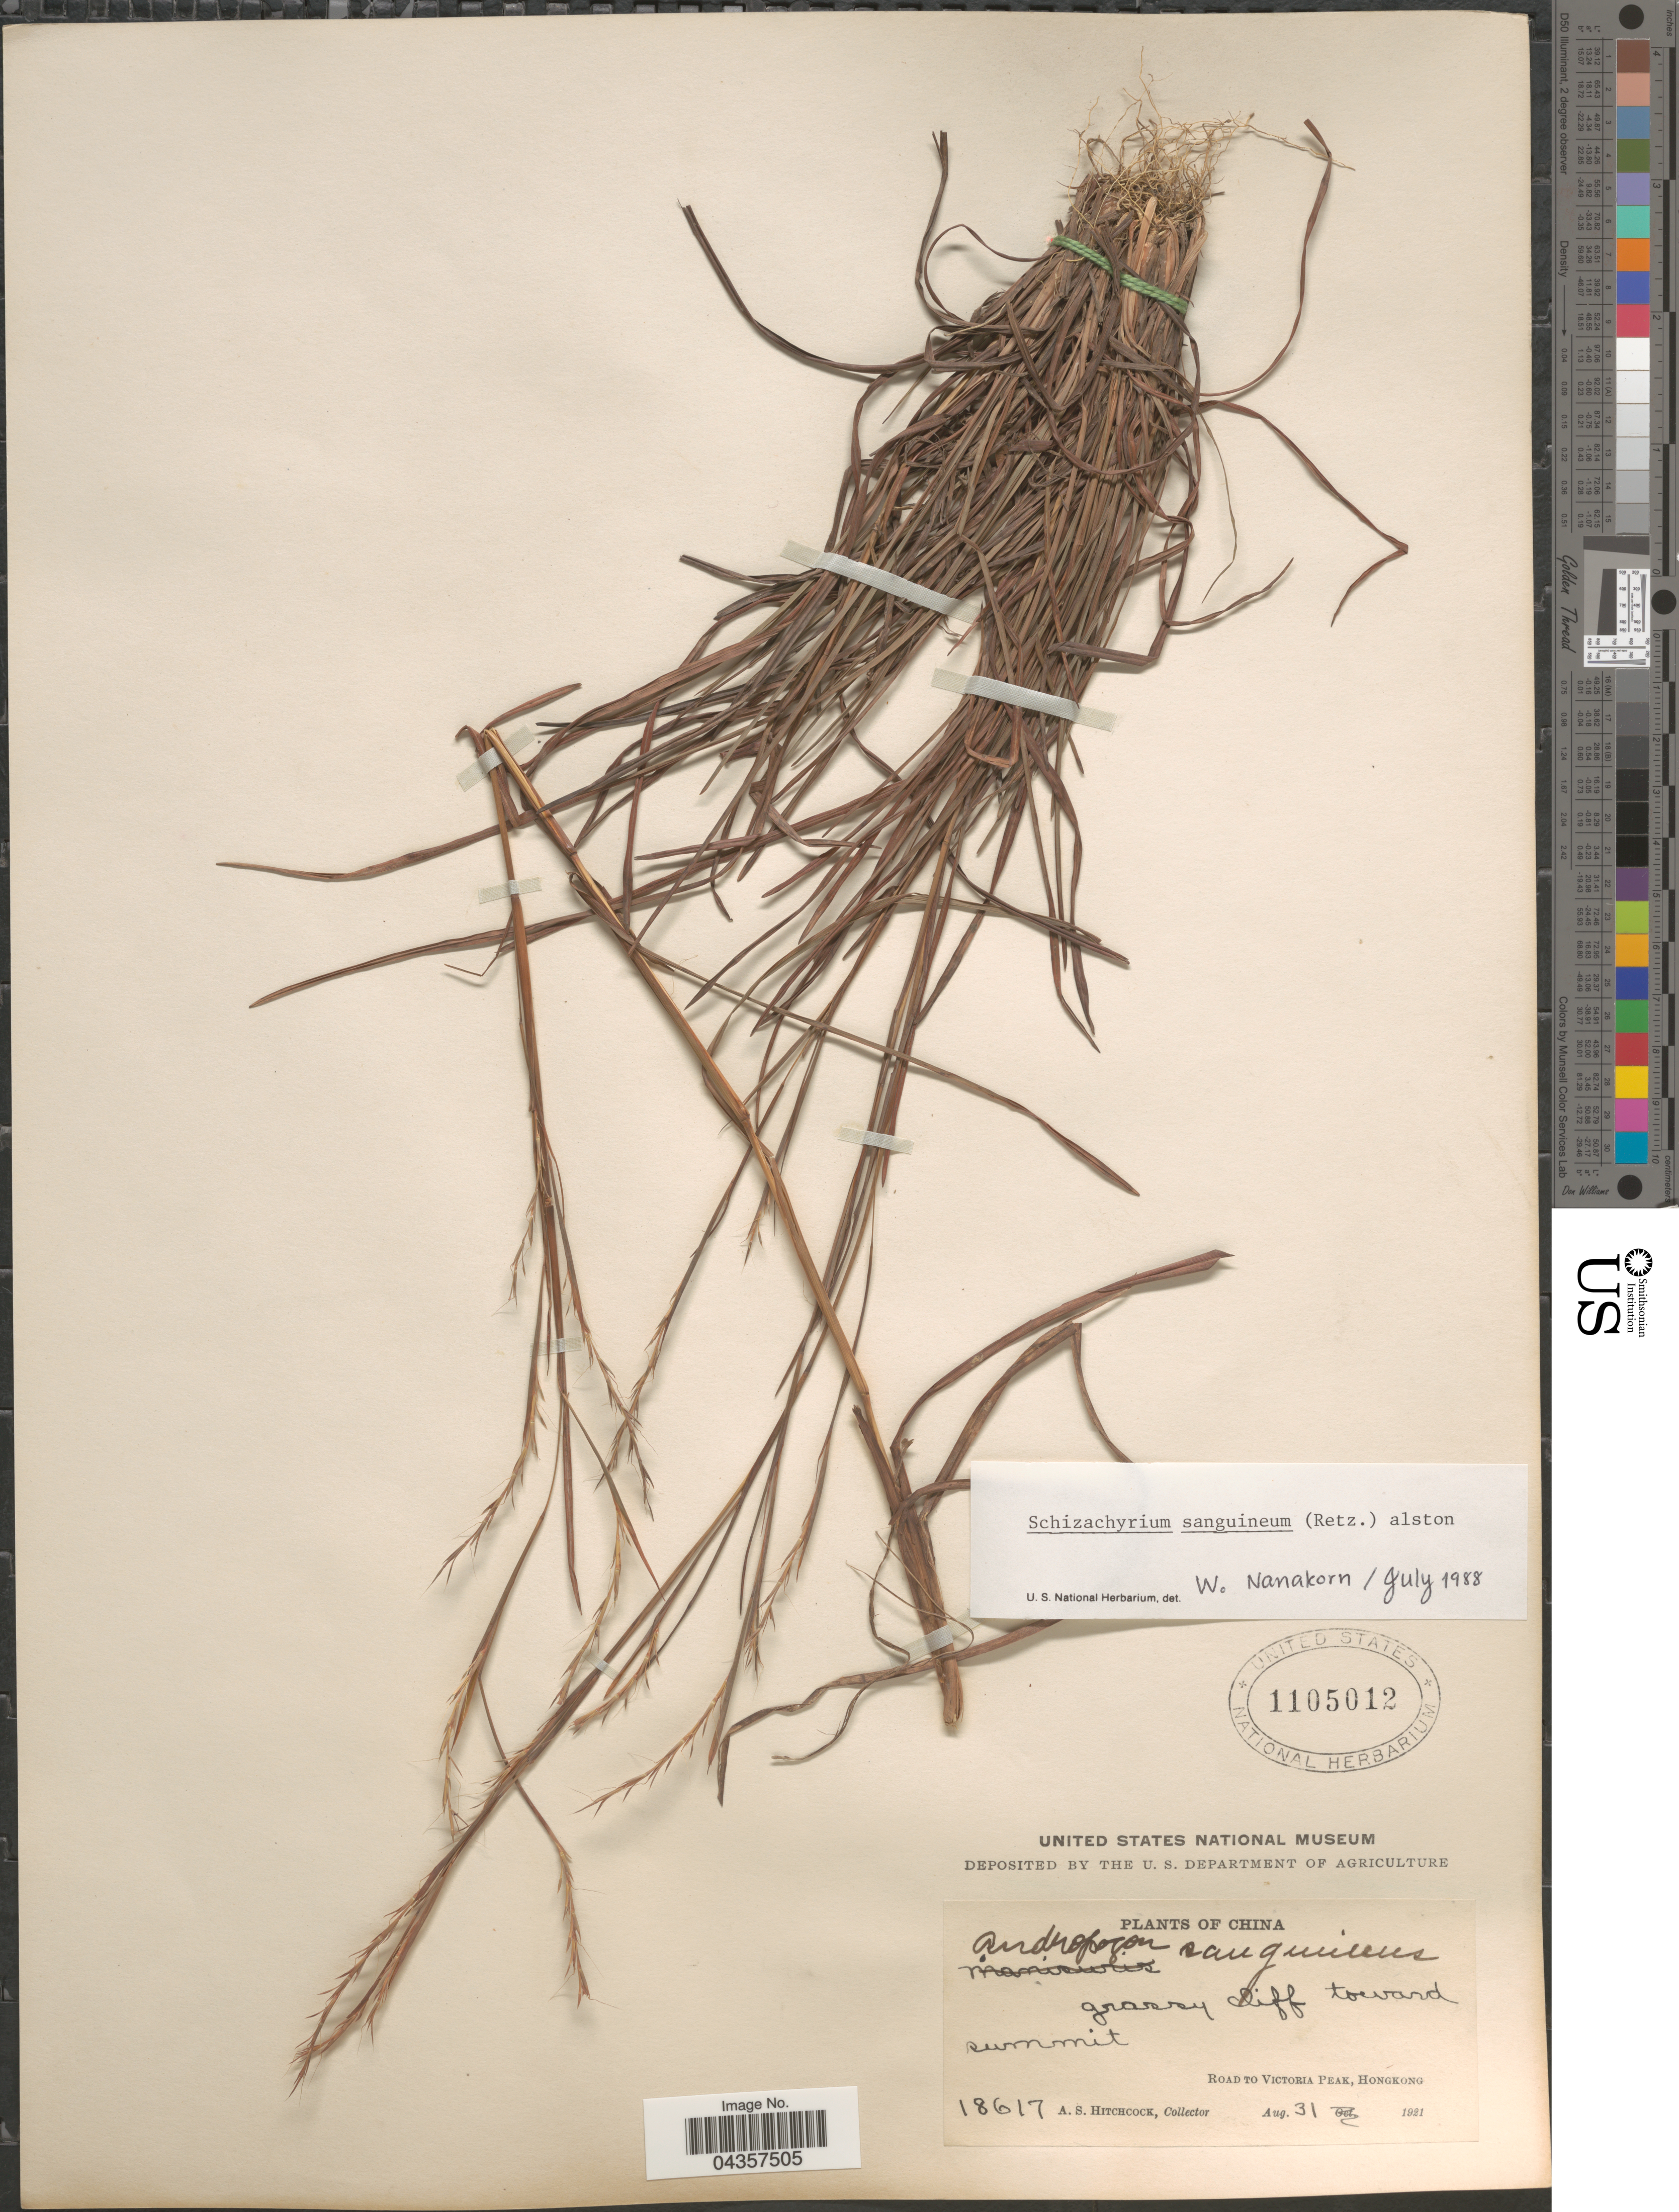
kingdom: Plantae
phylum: Tracheophyta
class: Liliopsida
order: Poales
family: Poaceae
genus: Schizachyrium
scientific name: Schizachyrium sanguineum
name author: (Retz.) Alston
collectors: A. S. Hitchcock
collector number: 18617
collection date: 1921-08-31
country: China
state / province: Hong Kong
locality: Grassy cliff toward summit. Road to Victoria Peak, Hongkong.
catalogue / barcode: US 1105012